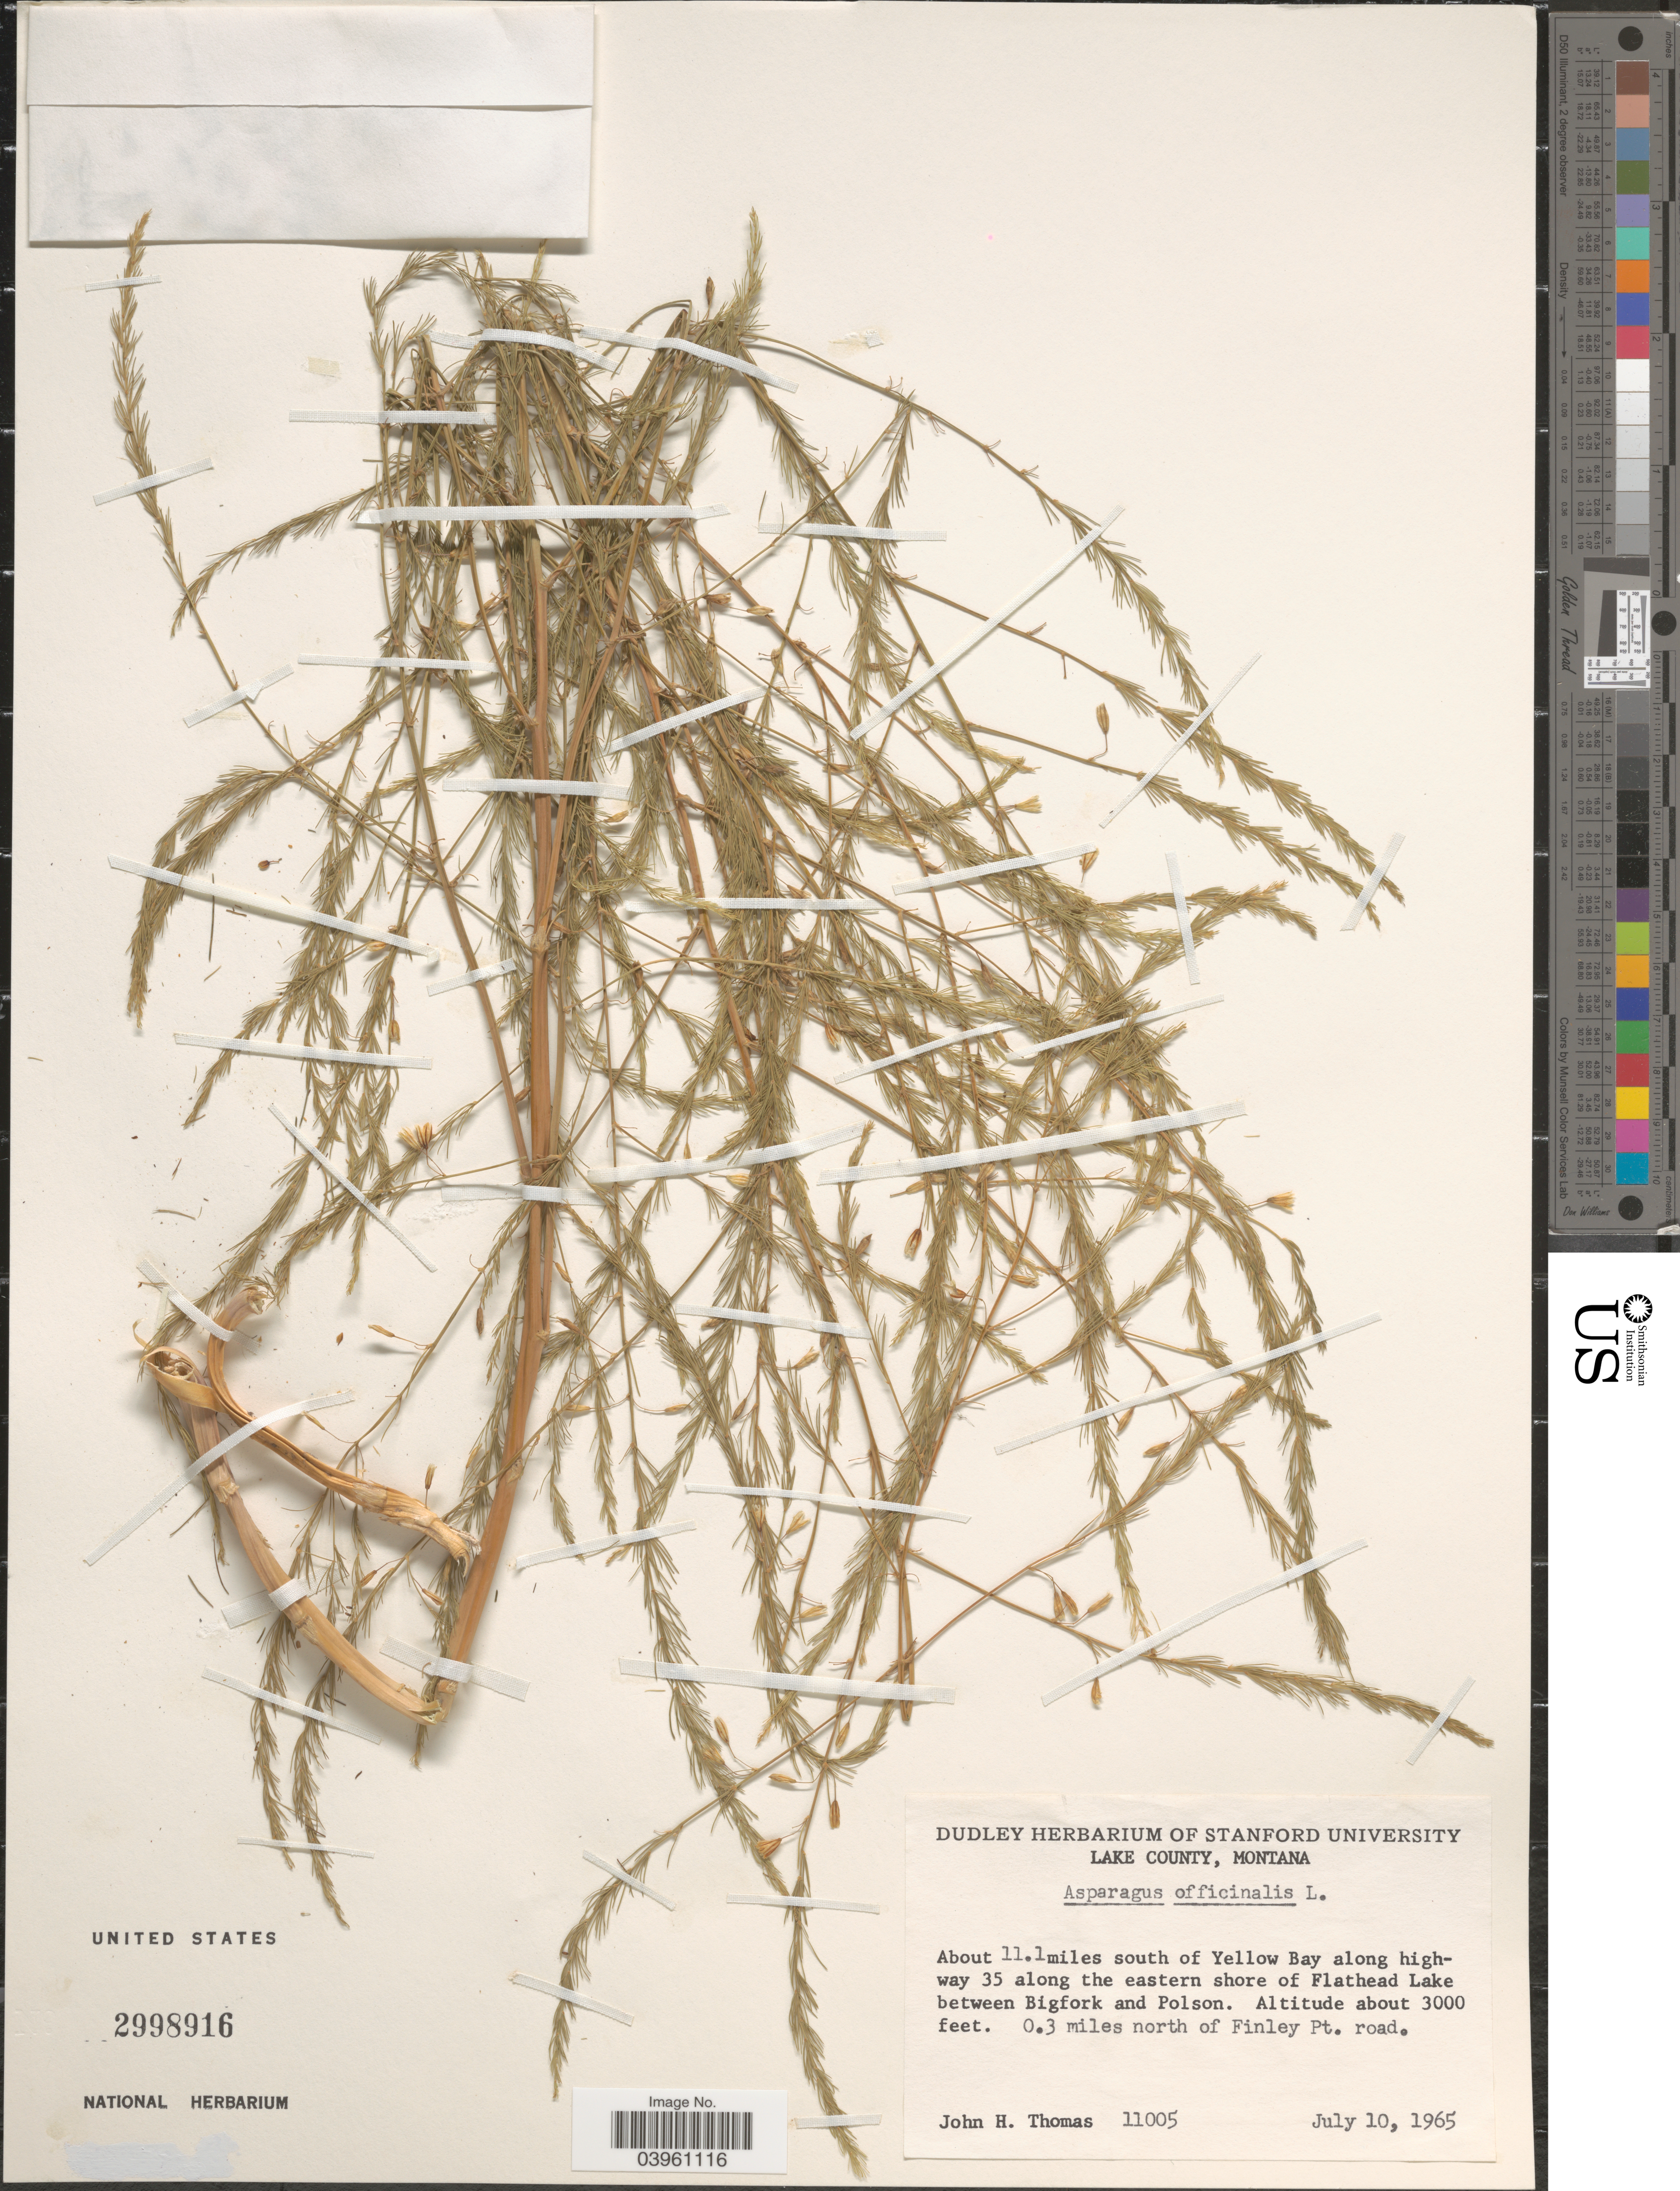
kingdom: Plantae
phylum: Tracheophyta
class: Liliopsida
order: Asparagales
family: Asparagaceae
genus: Asparagus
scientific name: Asparagus officinalis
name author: L.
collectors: J. H. Thomas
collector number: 11005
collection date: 1965-07-10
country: United States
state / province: Montana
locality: Lake County. About 11.1 miles south of Yellow Bay along highway 35 along the eastern shore of Flathead Lake between Bigfork and Polson. 0.3 miles north of Finley Pt. road.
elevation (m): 914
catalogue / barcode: US 2998916